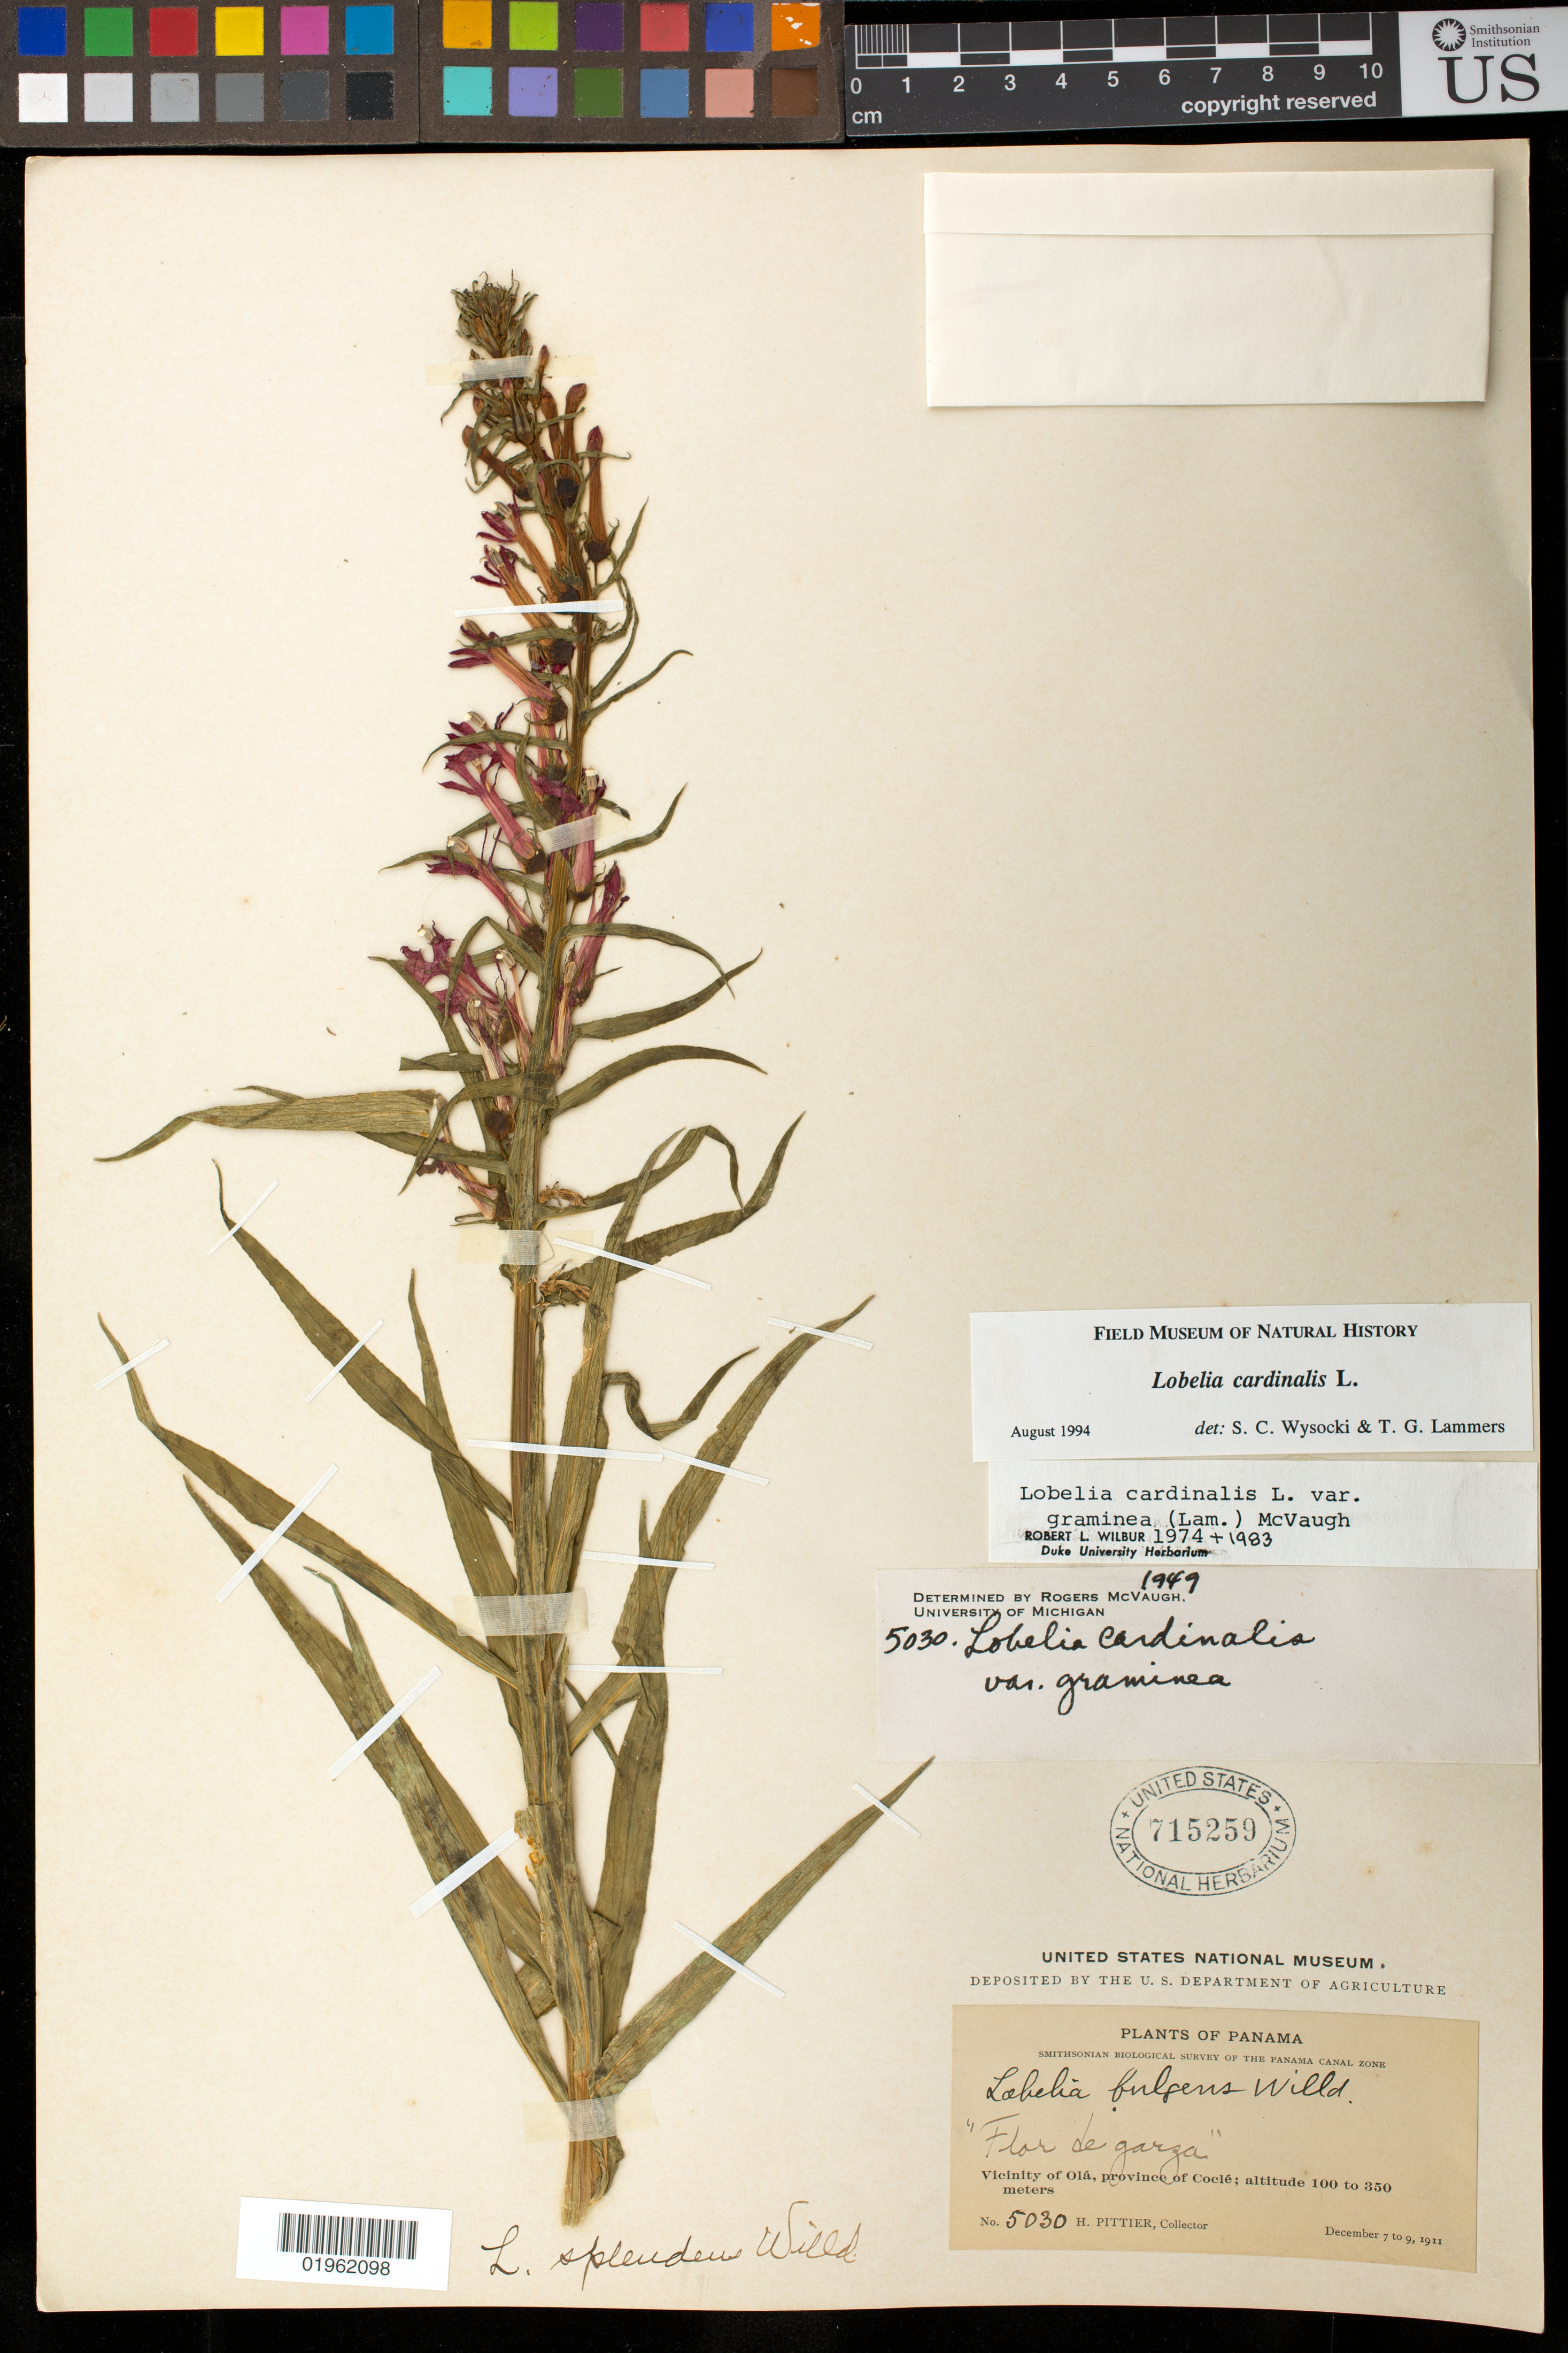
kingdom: Plantae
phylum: Tracheophyta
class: Magnoliopsida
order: Asterales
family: Campanulaceae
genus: Lobelia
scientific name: Lobelia cardinalis subsp. graminea var. (Lam.) McVaugh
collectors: H. F. Pittier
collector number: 5030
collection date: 1911-12-07/1911-12-09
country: Panama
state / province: Coclé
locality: Vicinity of Olá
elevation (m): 100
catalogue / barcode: US 715259